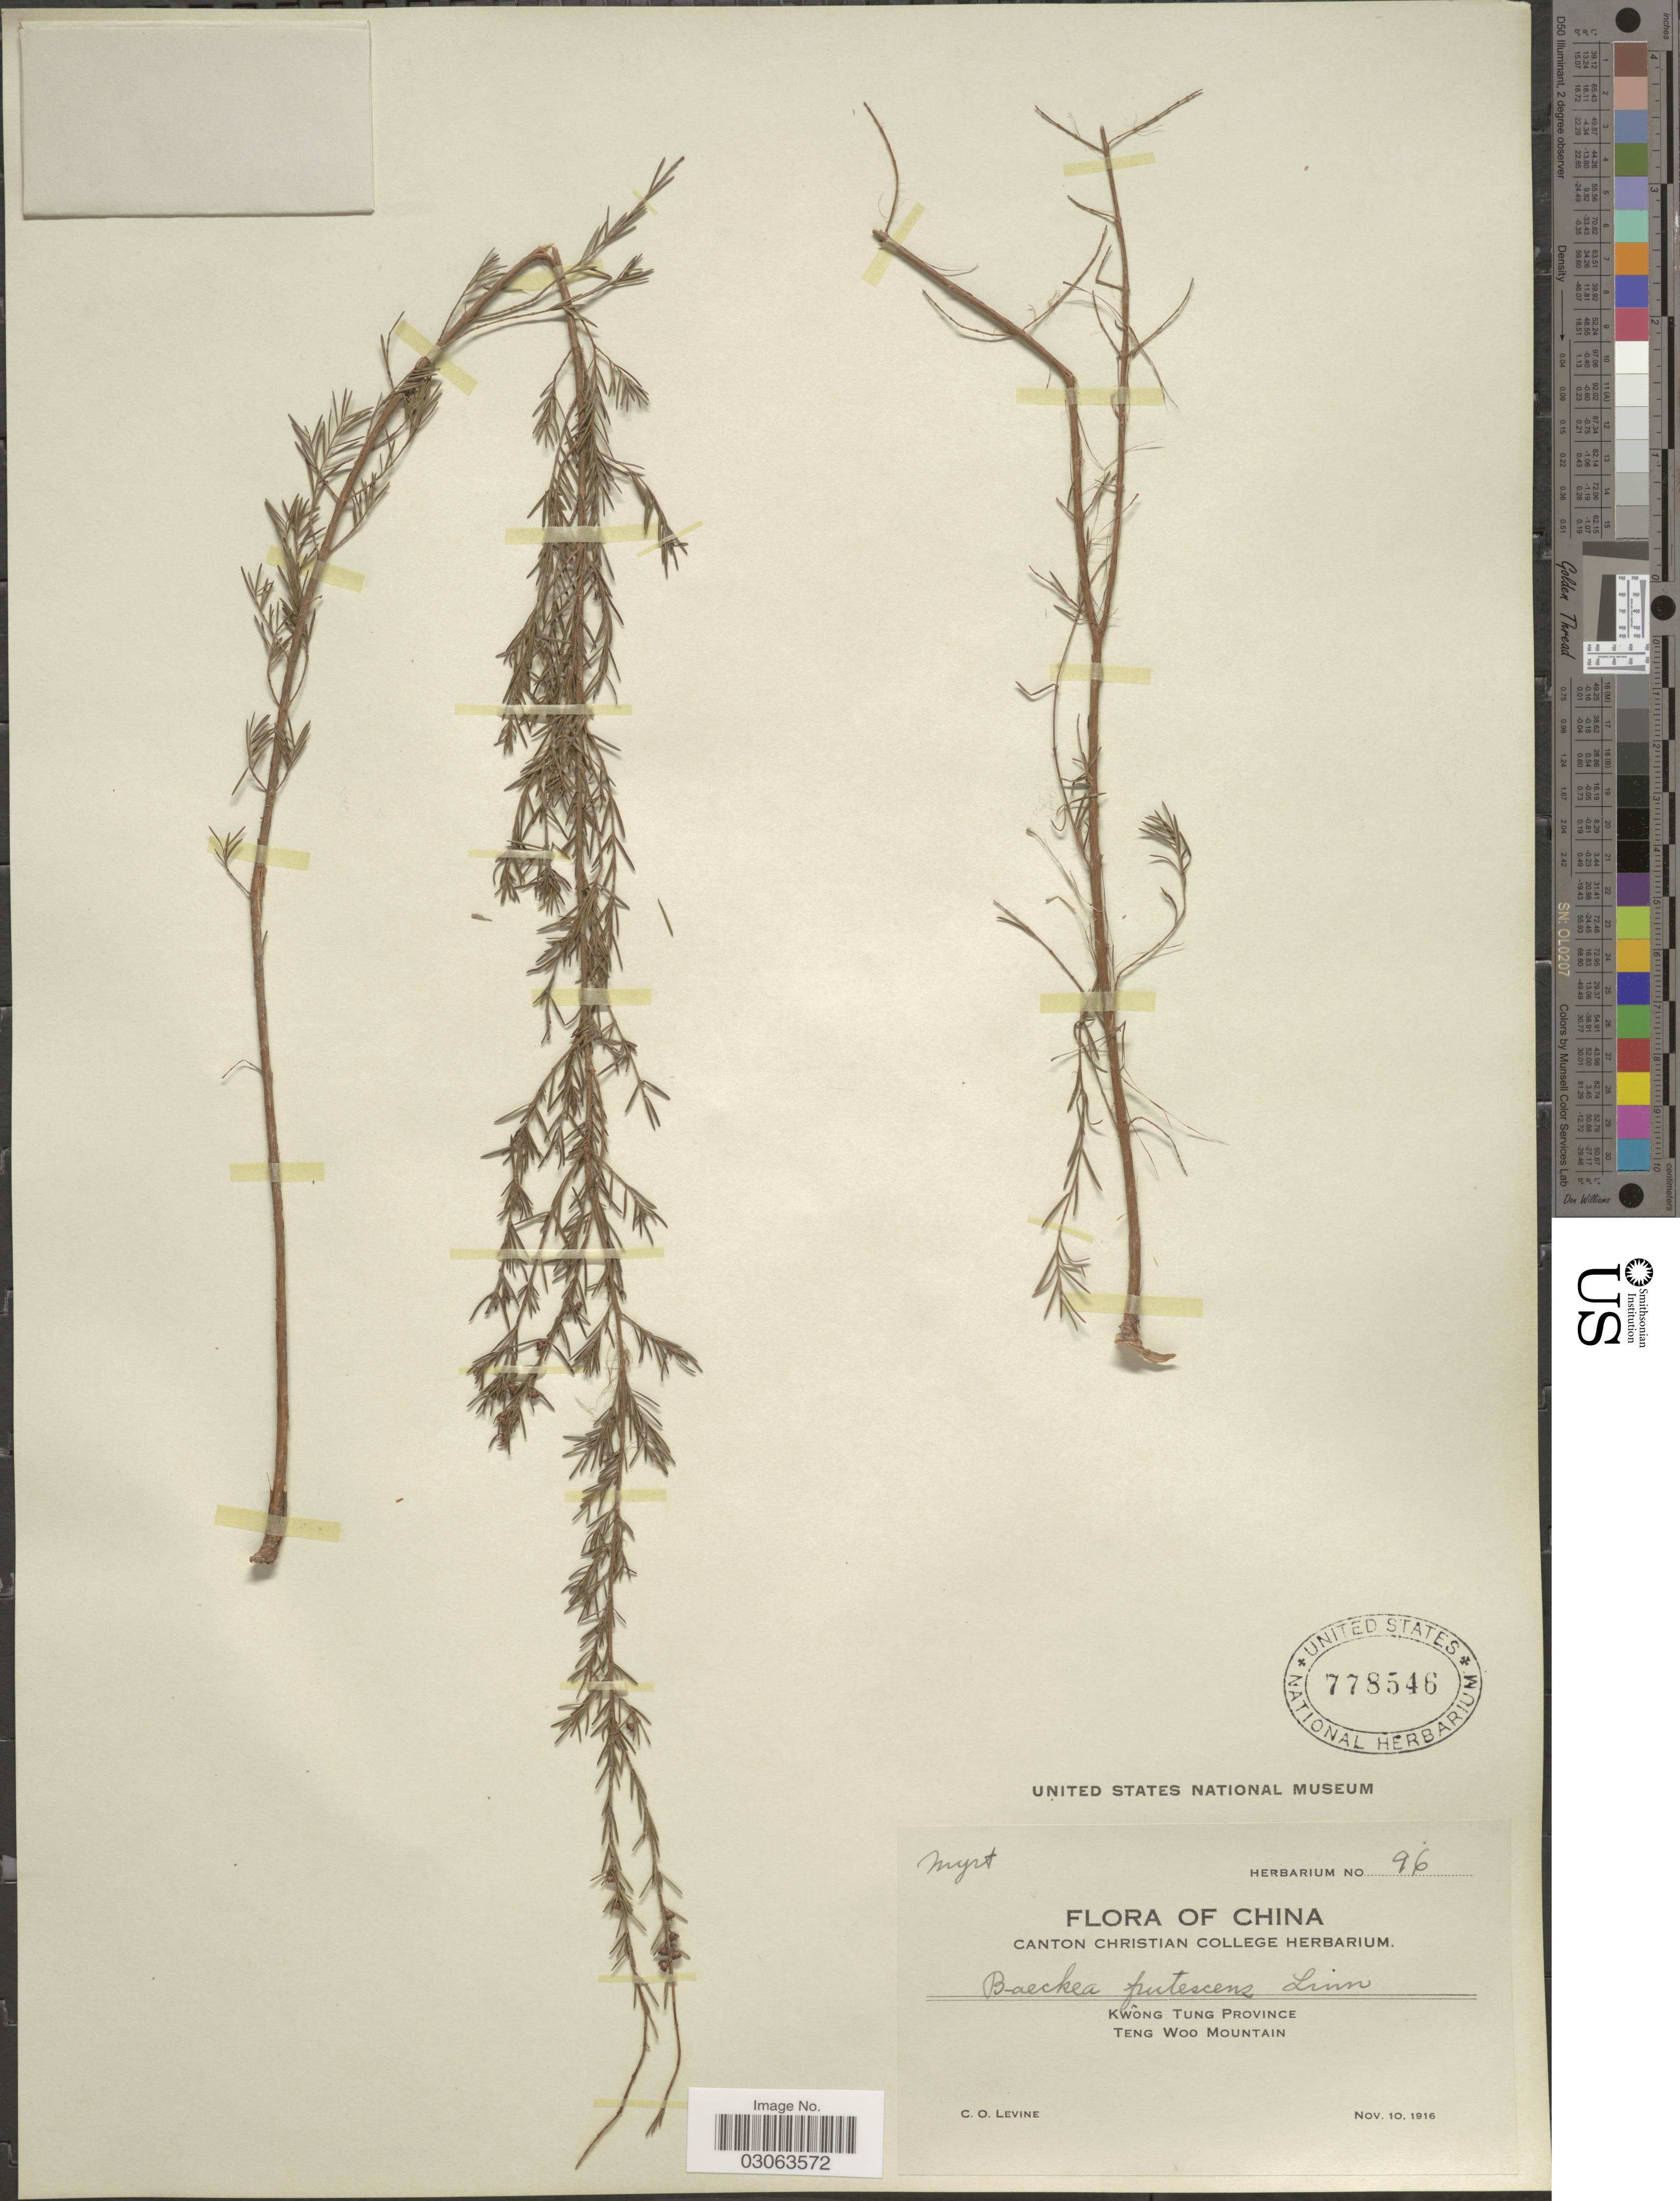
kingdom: Plantae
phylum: Tracheophyta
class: Magnoliopsida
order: Myrtales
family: Myrtaceae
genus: Baeckea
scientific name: Baeckea frutescens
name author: L.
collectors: C. O. Levine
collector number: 96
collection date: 1916-11-10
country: China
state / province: Guangdong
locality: Kwong Tung Province. Teng Woo Mountain.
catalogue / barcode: US 778546